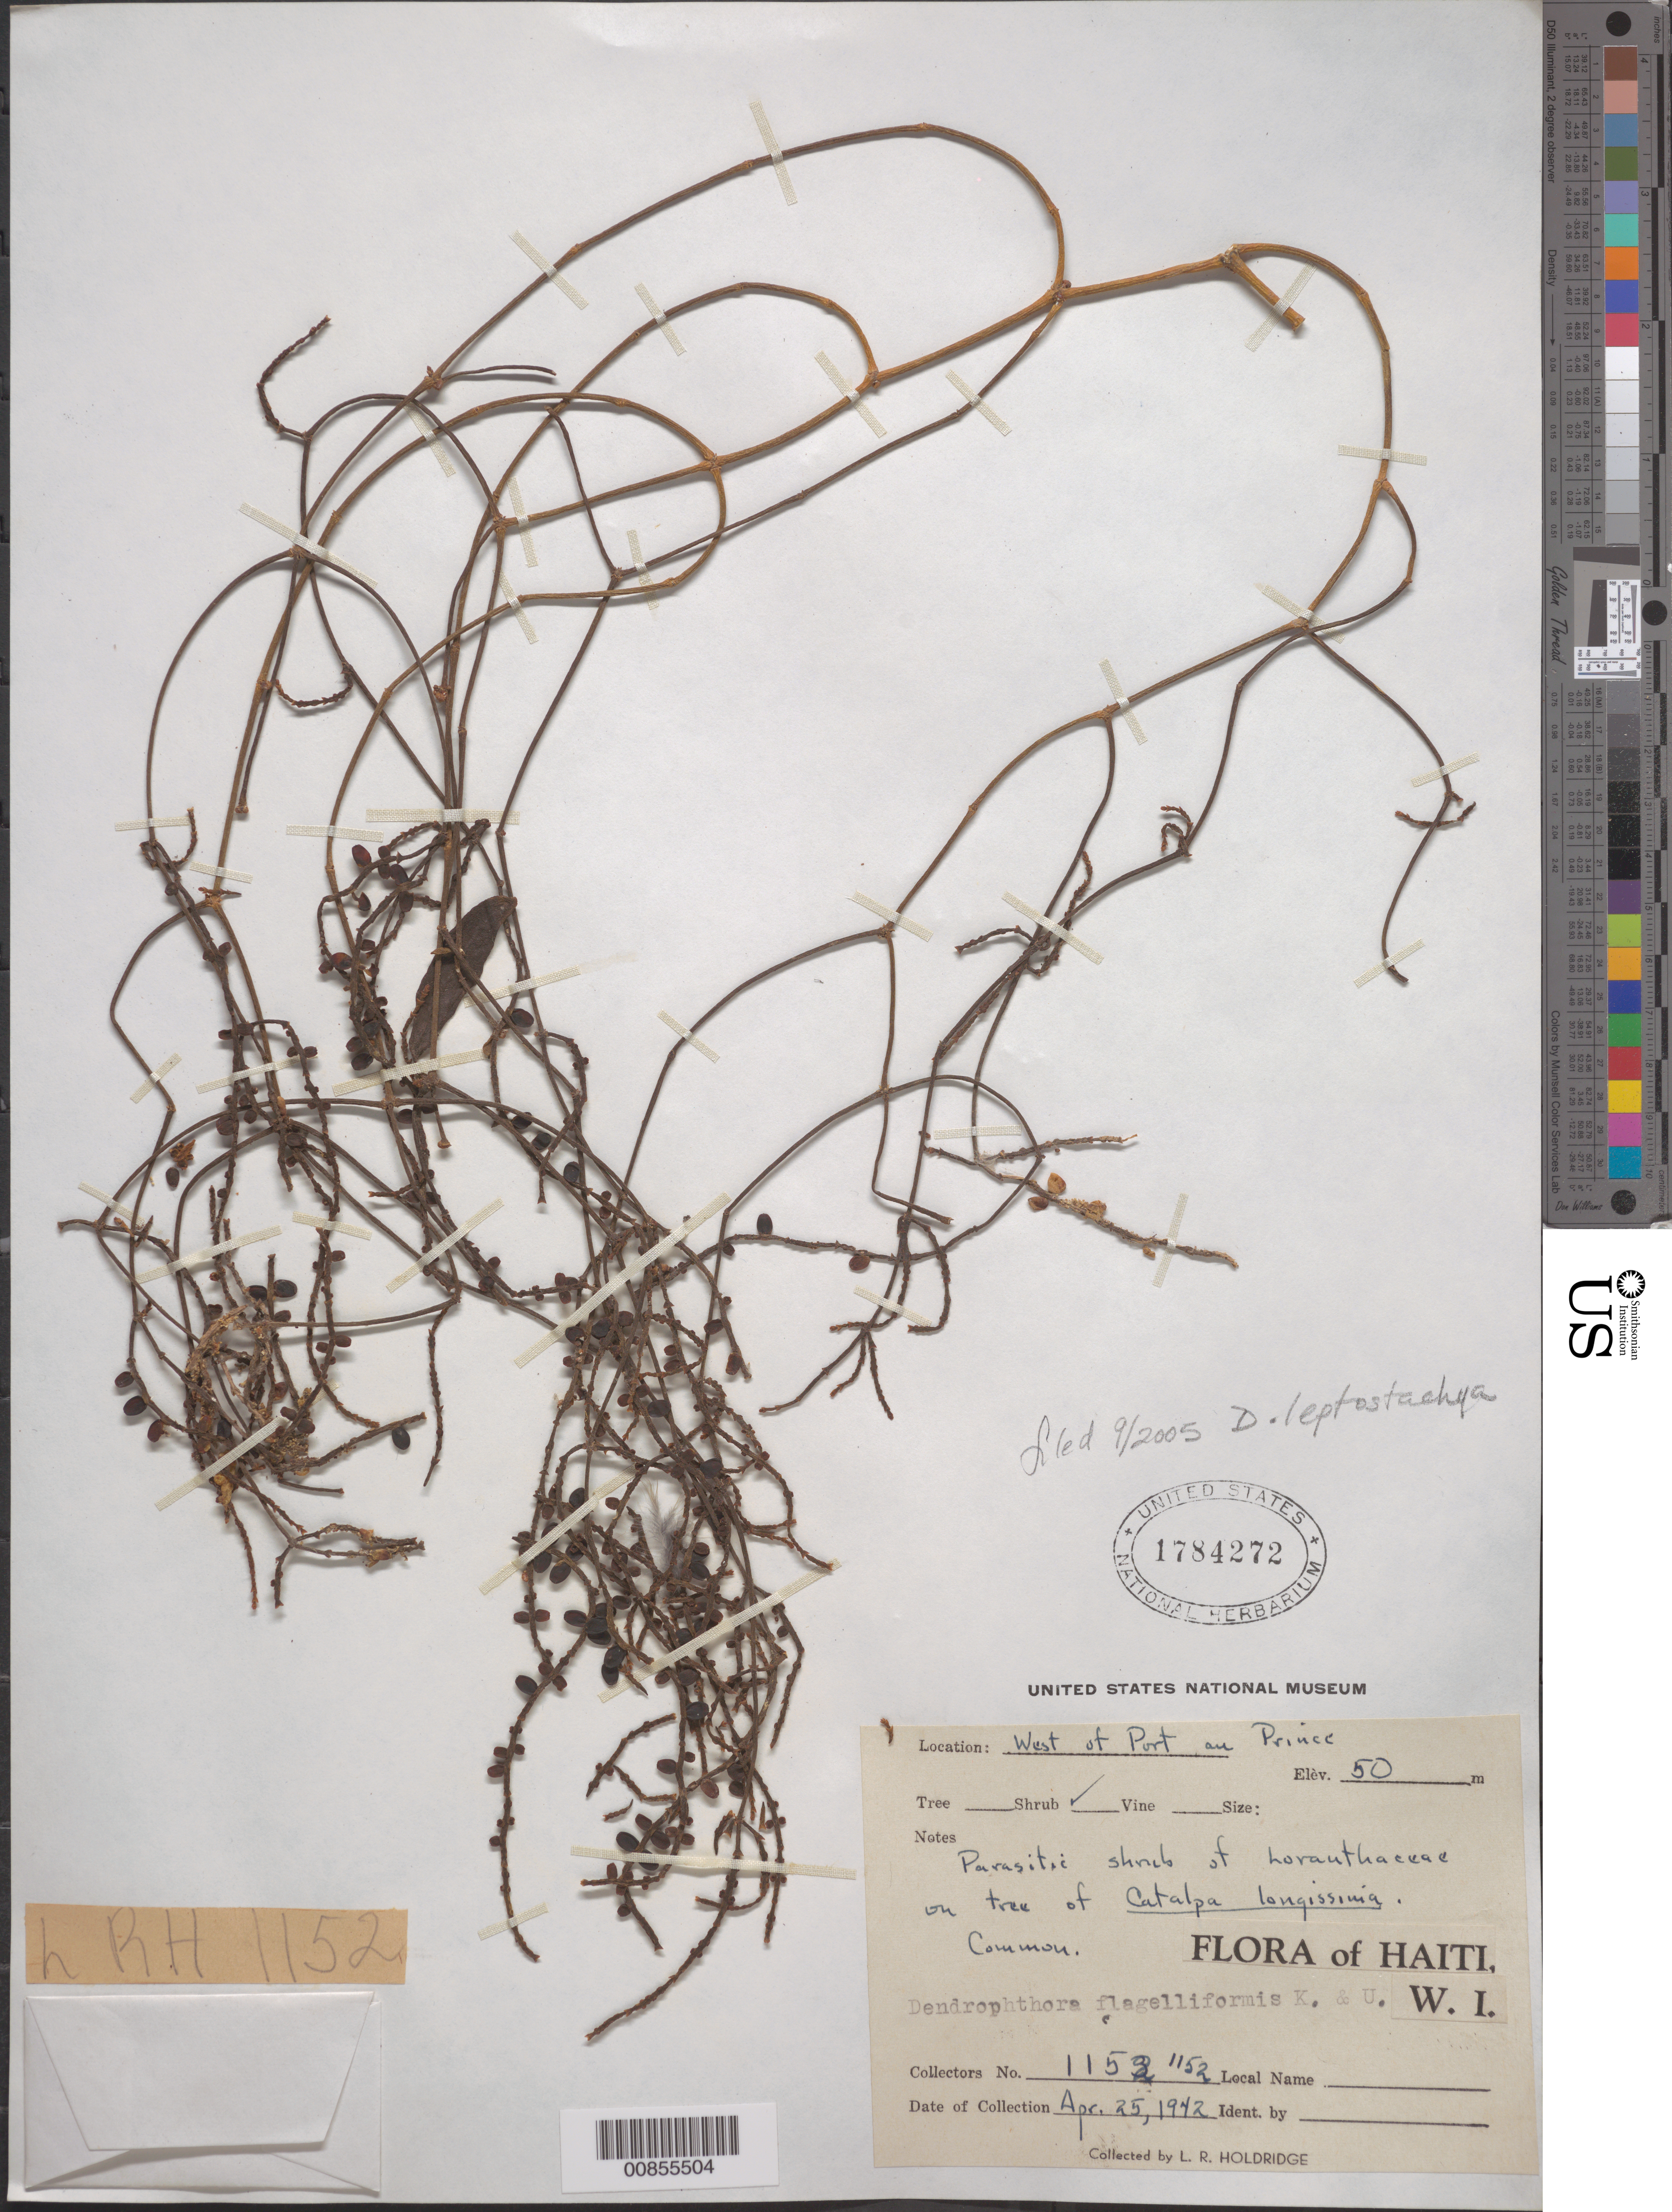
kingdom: Plantae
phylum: Tracheophyta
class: Magnoliopsida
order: Santalales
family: Viscaceae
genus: Dendrophthora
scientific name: Dendrophthora flagelliformis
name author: (Lam.) Krug & Urb.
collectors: L. Holdridge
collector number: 1152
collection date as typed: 25 Apr 1942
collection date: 1942-04-25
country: Haiti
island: Hispaniola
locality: West of Port au Prince.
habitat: On tree of Catalpa longissima.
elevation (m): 50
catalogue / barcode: US 1784272